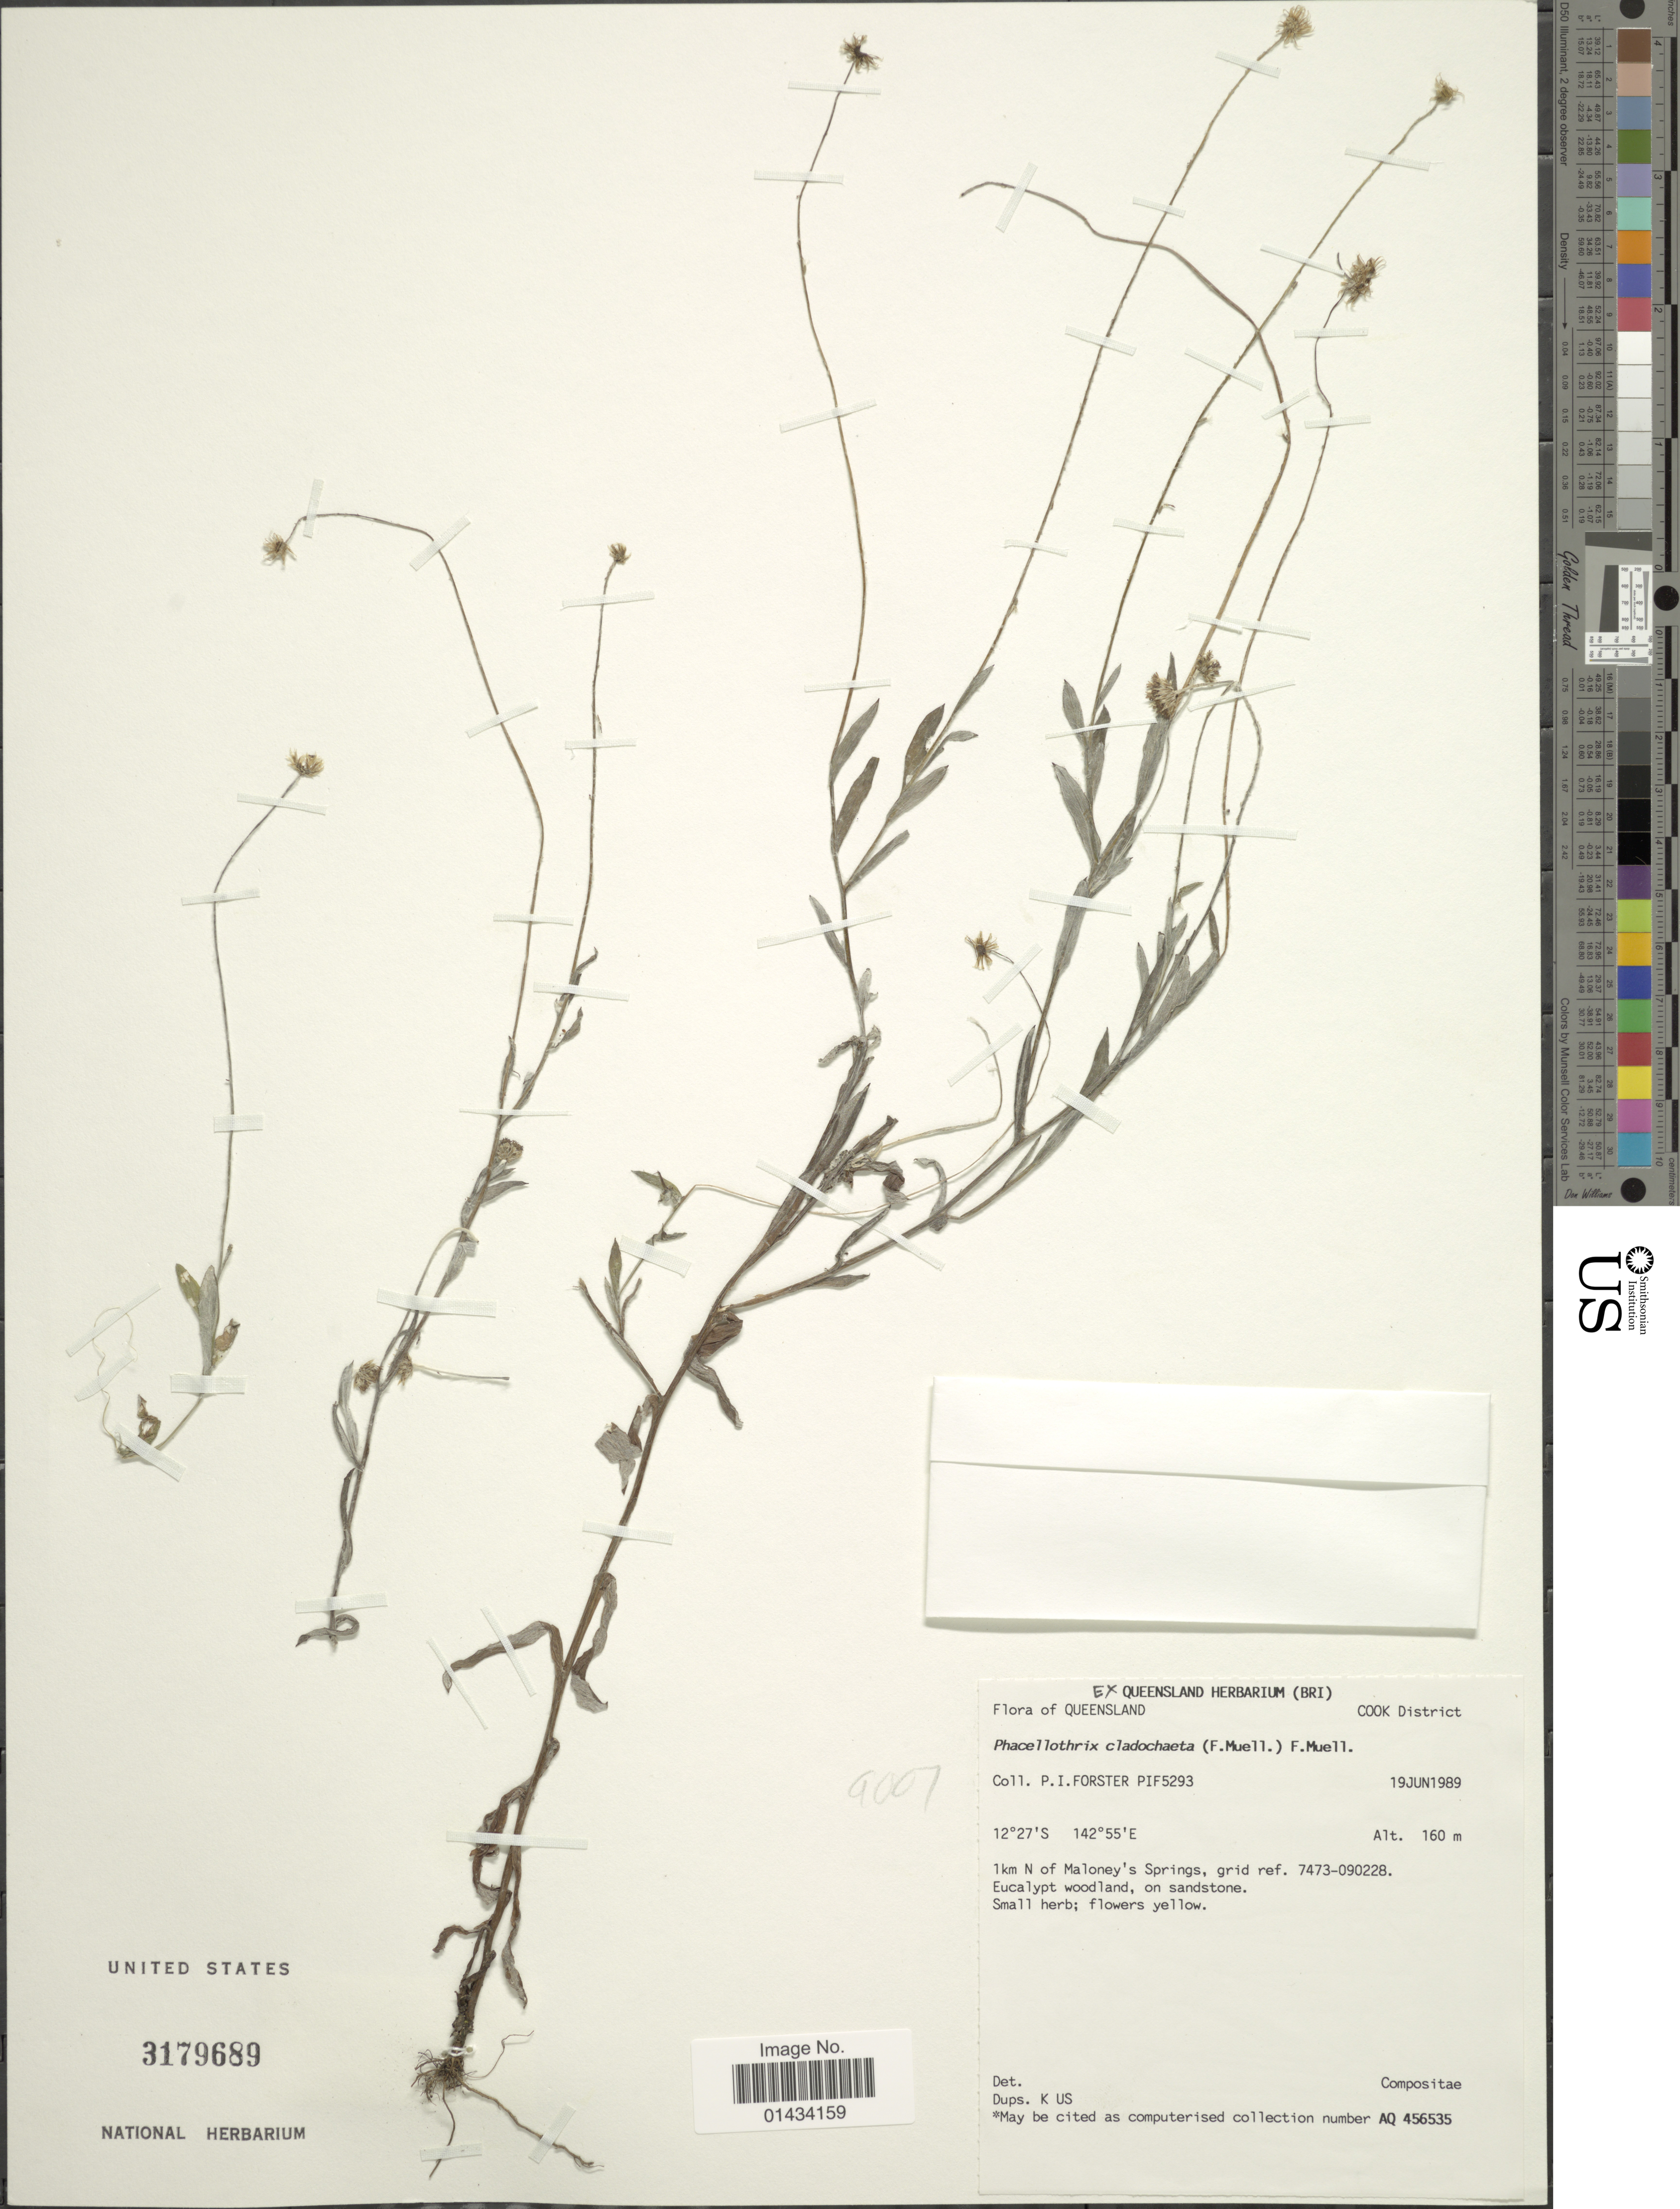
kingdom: Plantae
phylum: Tracheophyta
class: Magnoliopsida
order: Asterales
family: Asteraceae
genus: Phacellothrix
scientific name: Phacellothrix cladochaeta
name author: F. Muell.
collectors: P. Forster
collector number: PIF5293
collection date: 1989-06-19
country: Australia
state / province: Queensland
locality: Cook District, 1 km N of Maloney's Springs, grid ref. 7473-090228, Eucalypt woodland, on sandstone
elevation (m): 160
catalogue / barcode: US 3179689